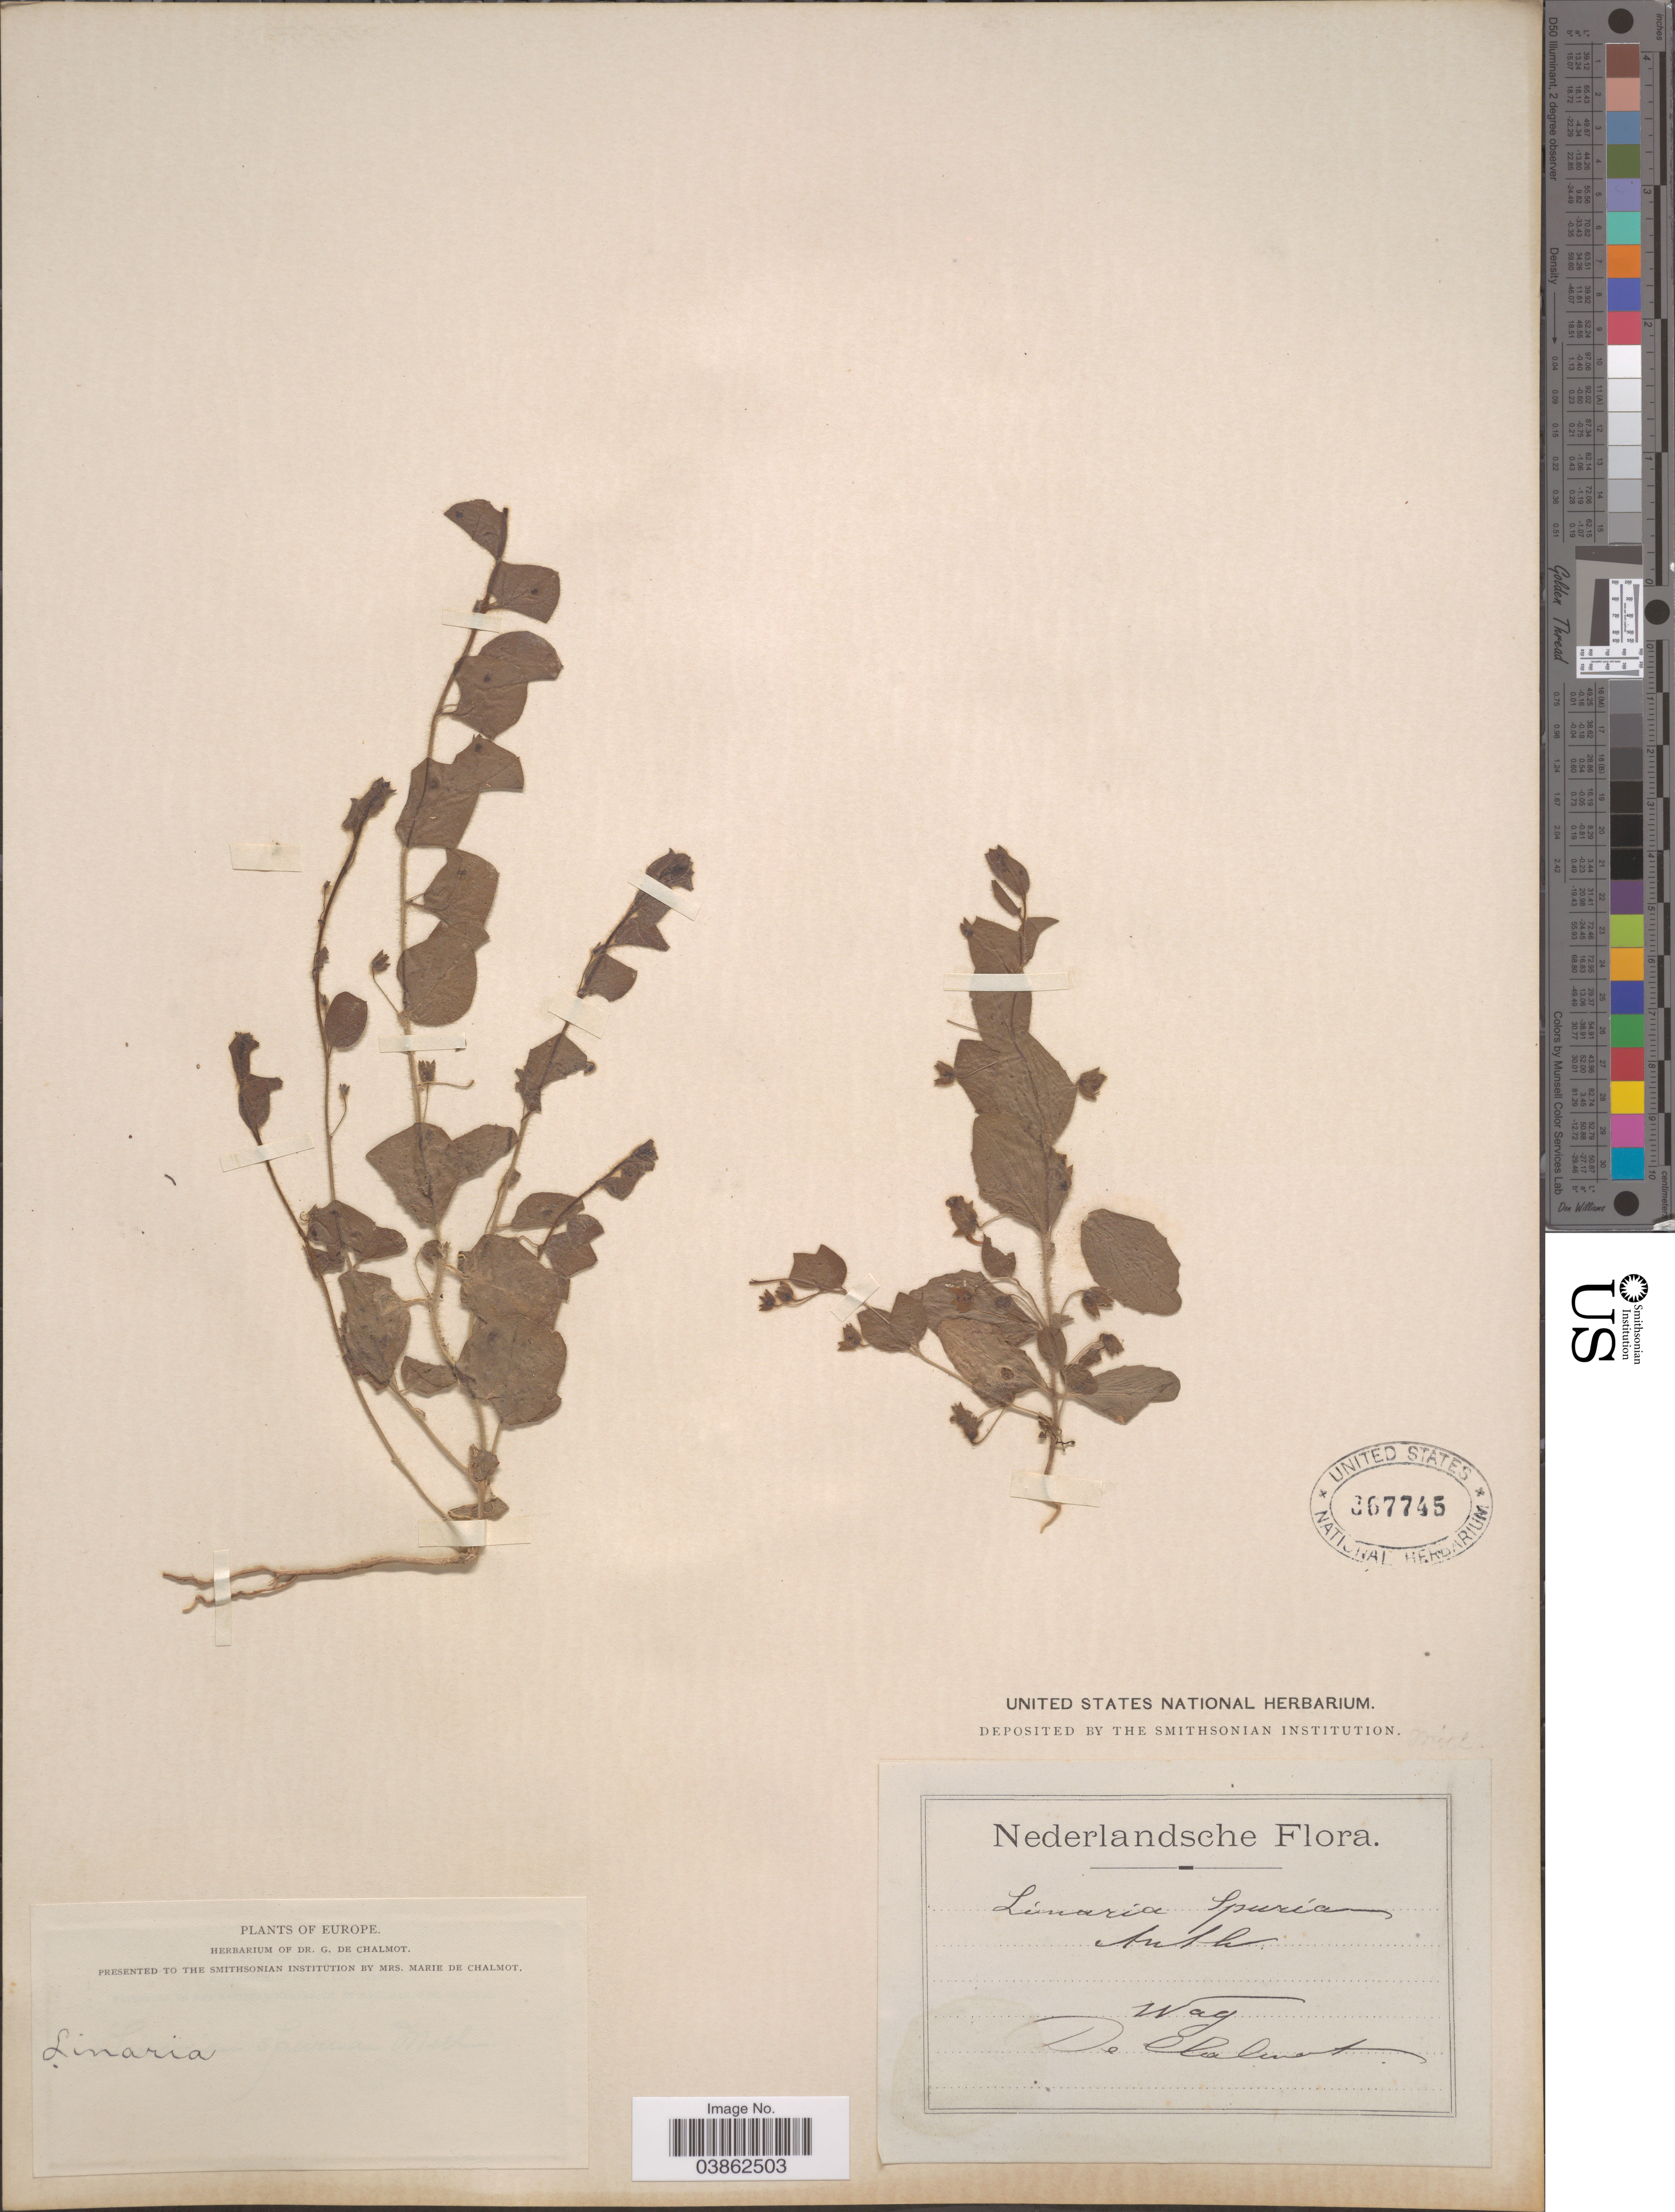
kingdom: Plantae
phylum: Tracheophyta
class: Magnoliopsida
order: Lamiales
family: Plantaginaceae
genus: Elatinoides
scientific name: Elatinoides spuria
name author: (L.) Wettst.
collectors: G. de Chalmot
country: Netherlands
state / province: Gelderland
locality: Wag.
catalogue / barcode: US 367745